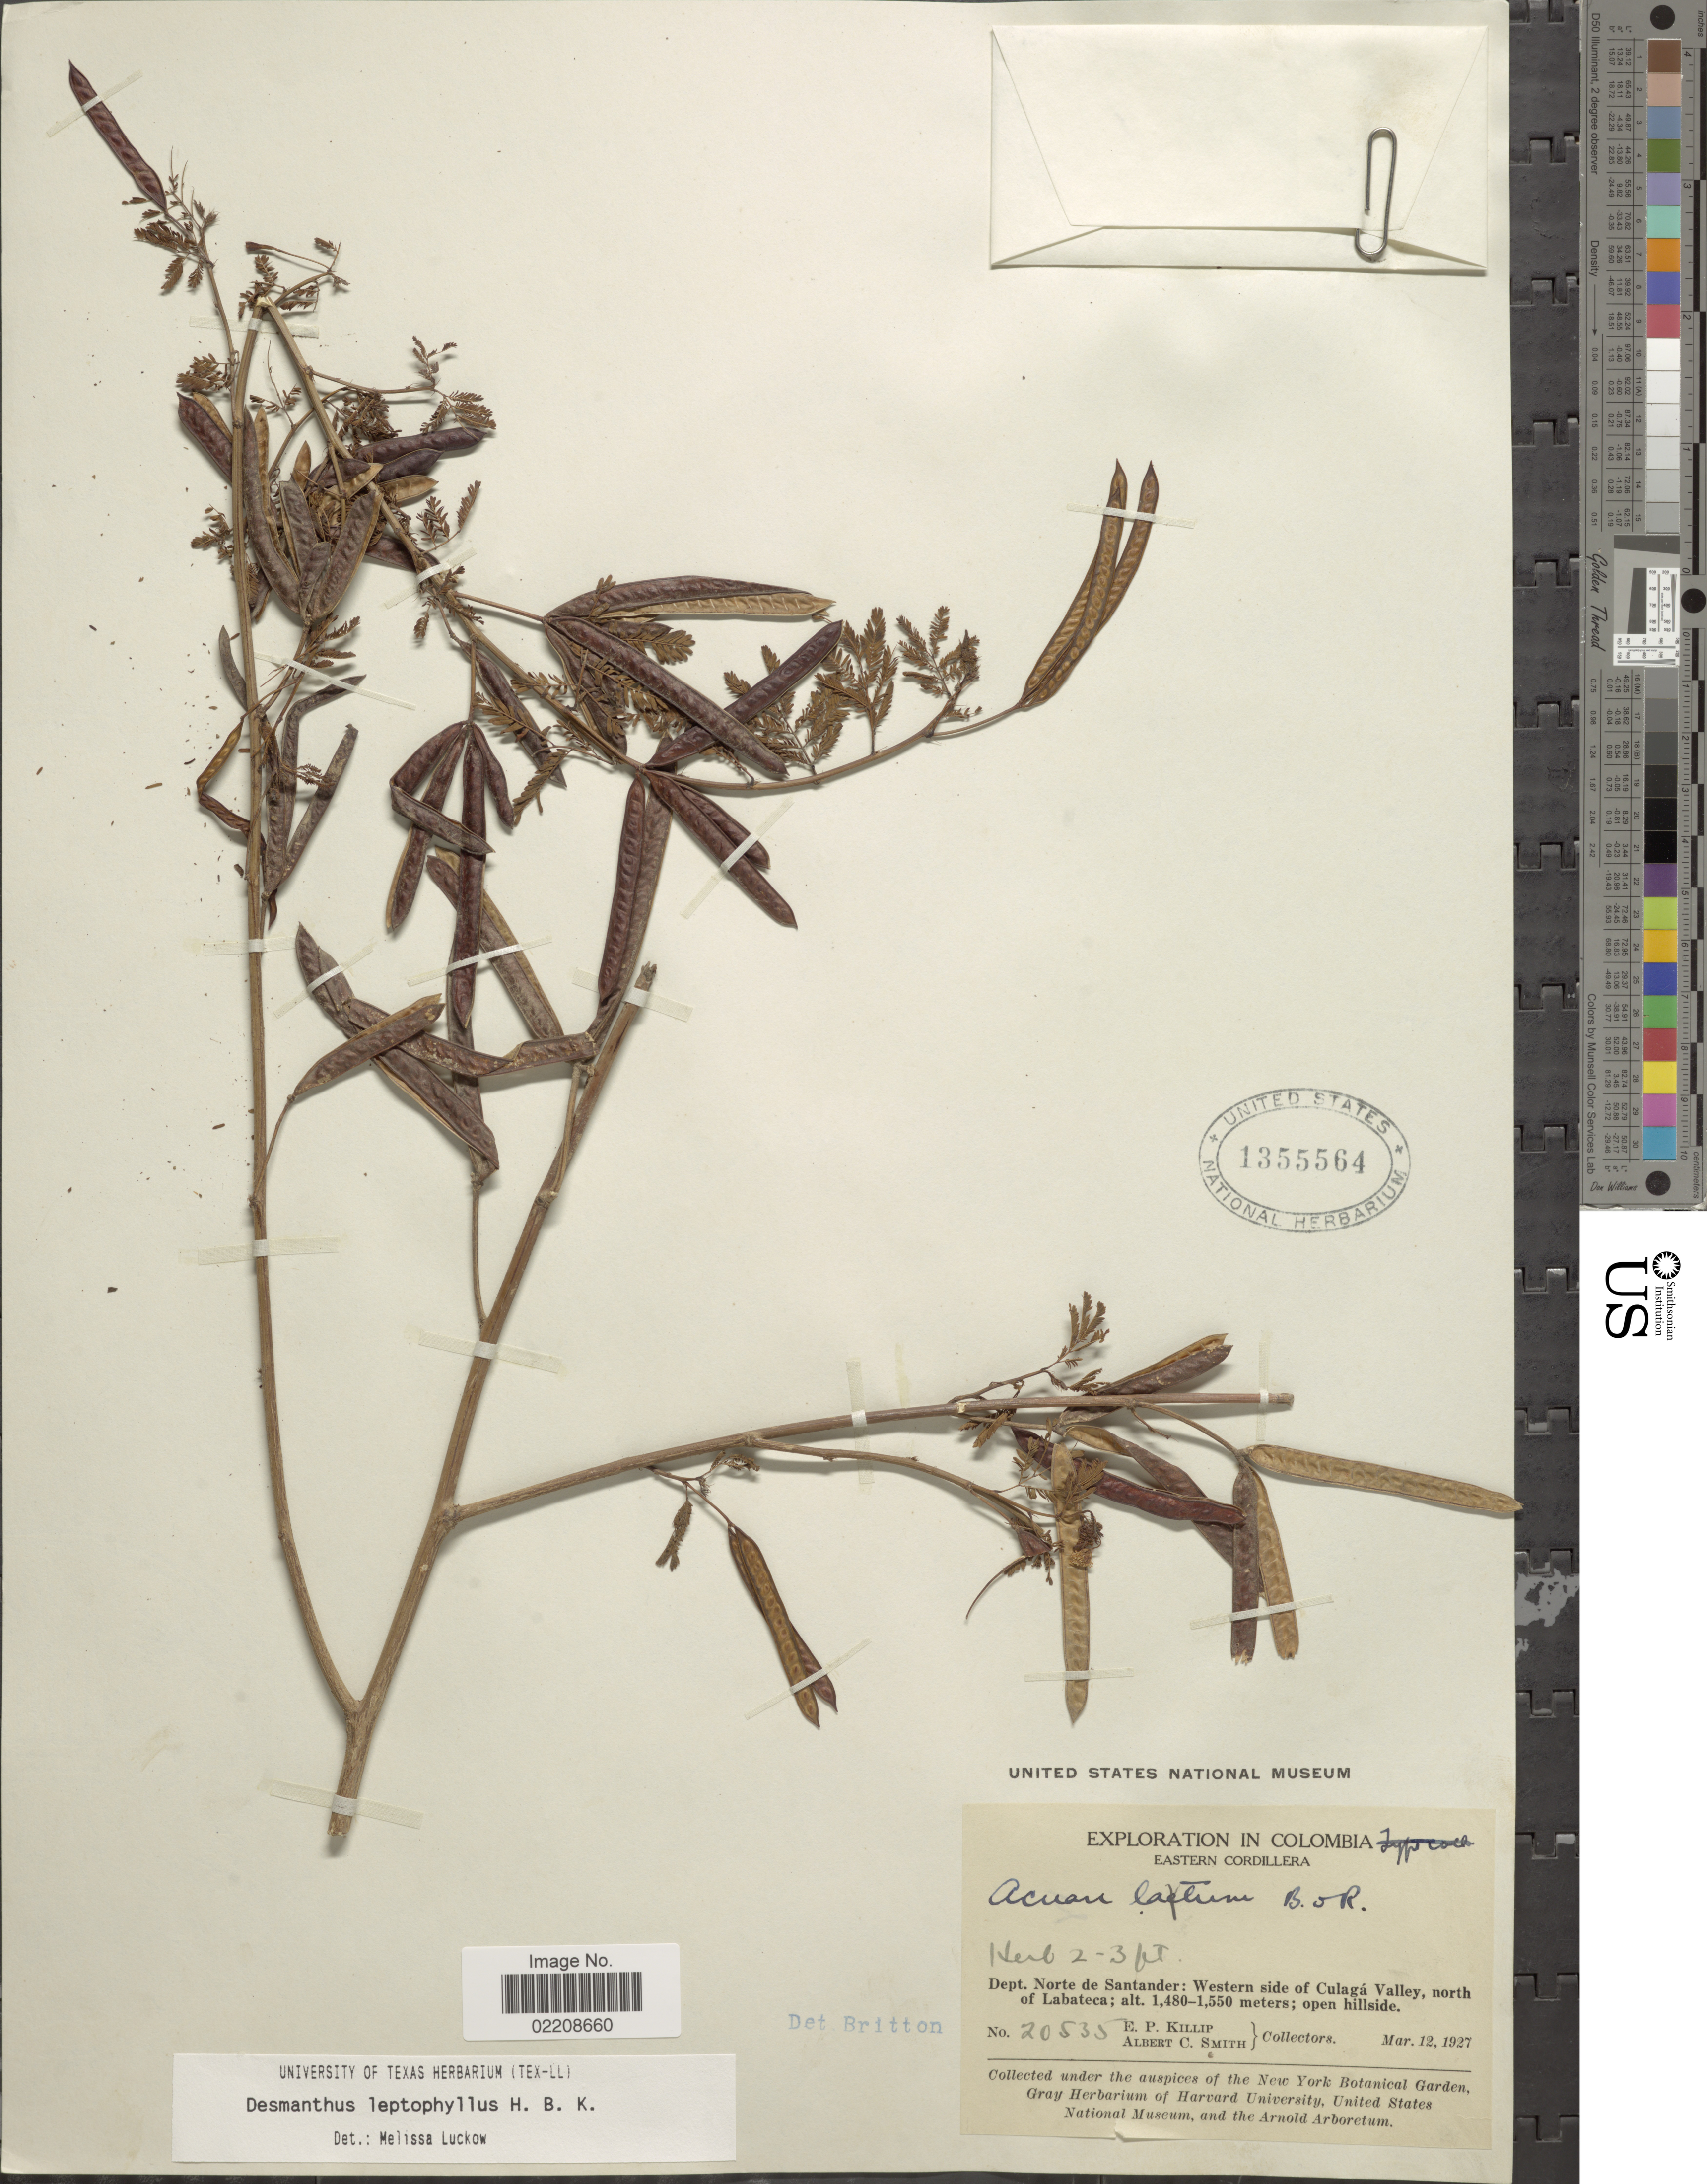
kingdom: Plantae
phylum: Tracheophyta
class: Magnoliopsida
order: Fabales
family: Fabaceae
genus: Desmanthus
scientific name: Desmanthus leptophyllus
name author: Kunth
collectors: E. P. Killip & A. C. Smith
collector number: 20535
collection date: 1927-03-12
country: Colombia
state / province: Norte de Santander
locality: Eastern Cordillera. Dept. Norte de Santander: Western side of Culagá Valley, north of Labateca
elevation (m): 1480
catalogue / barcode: US 1355564